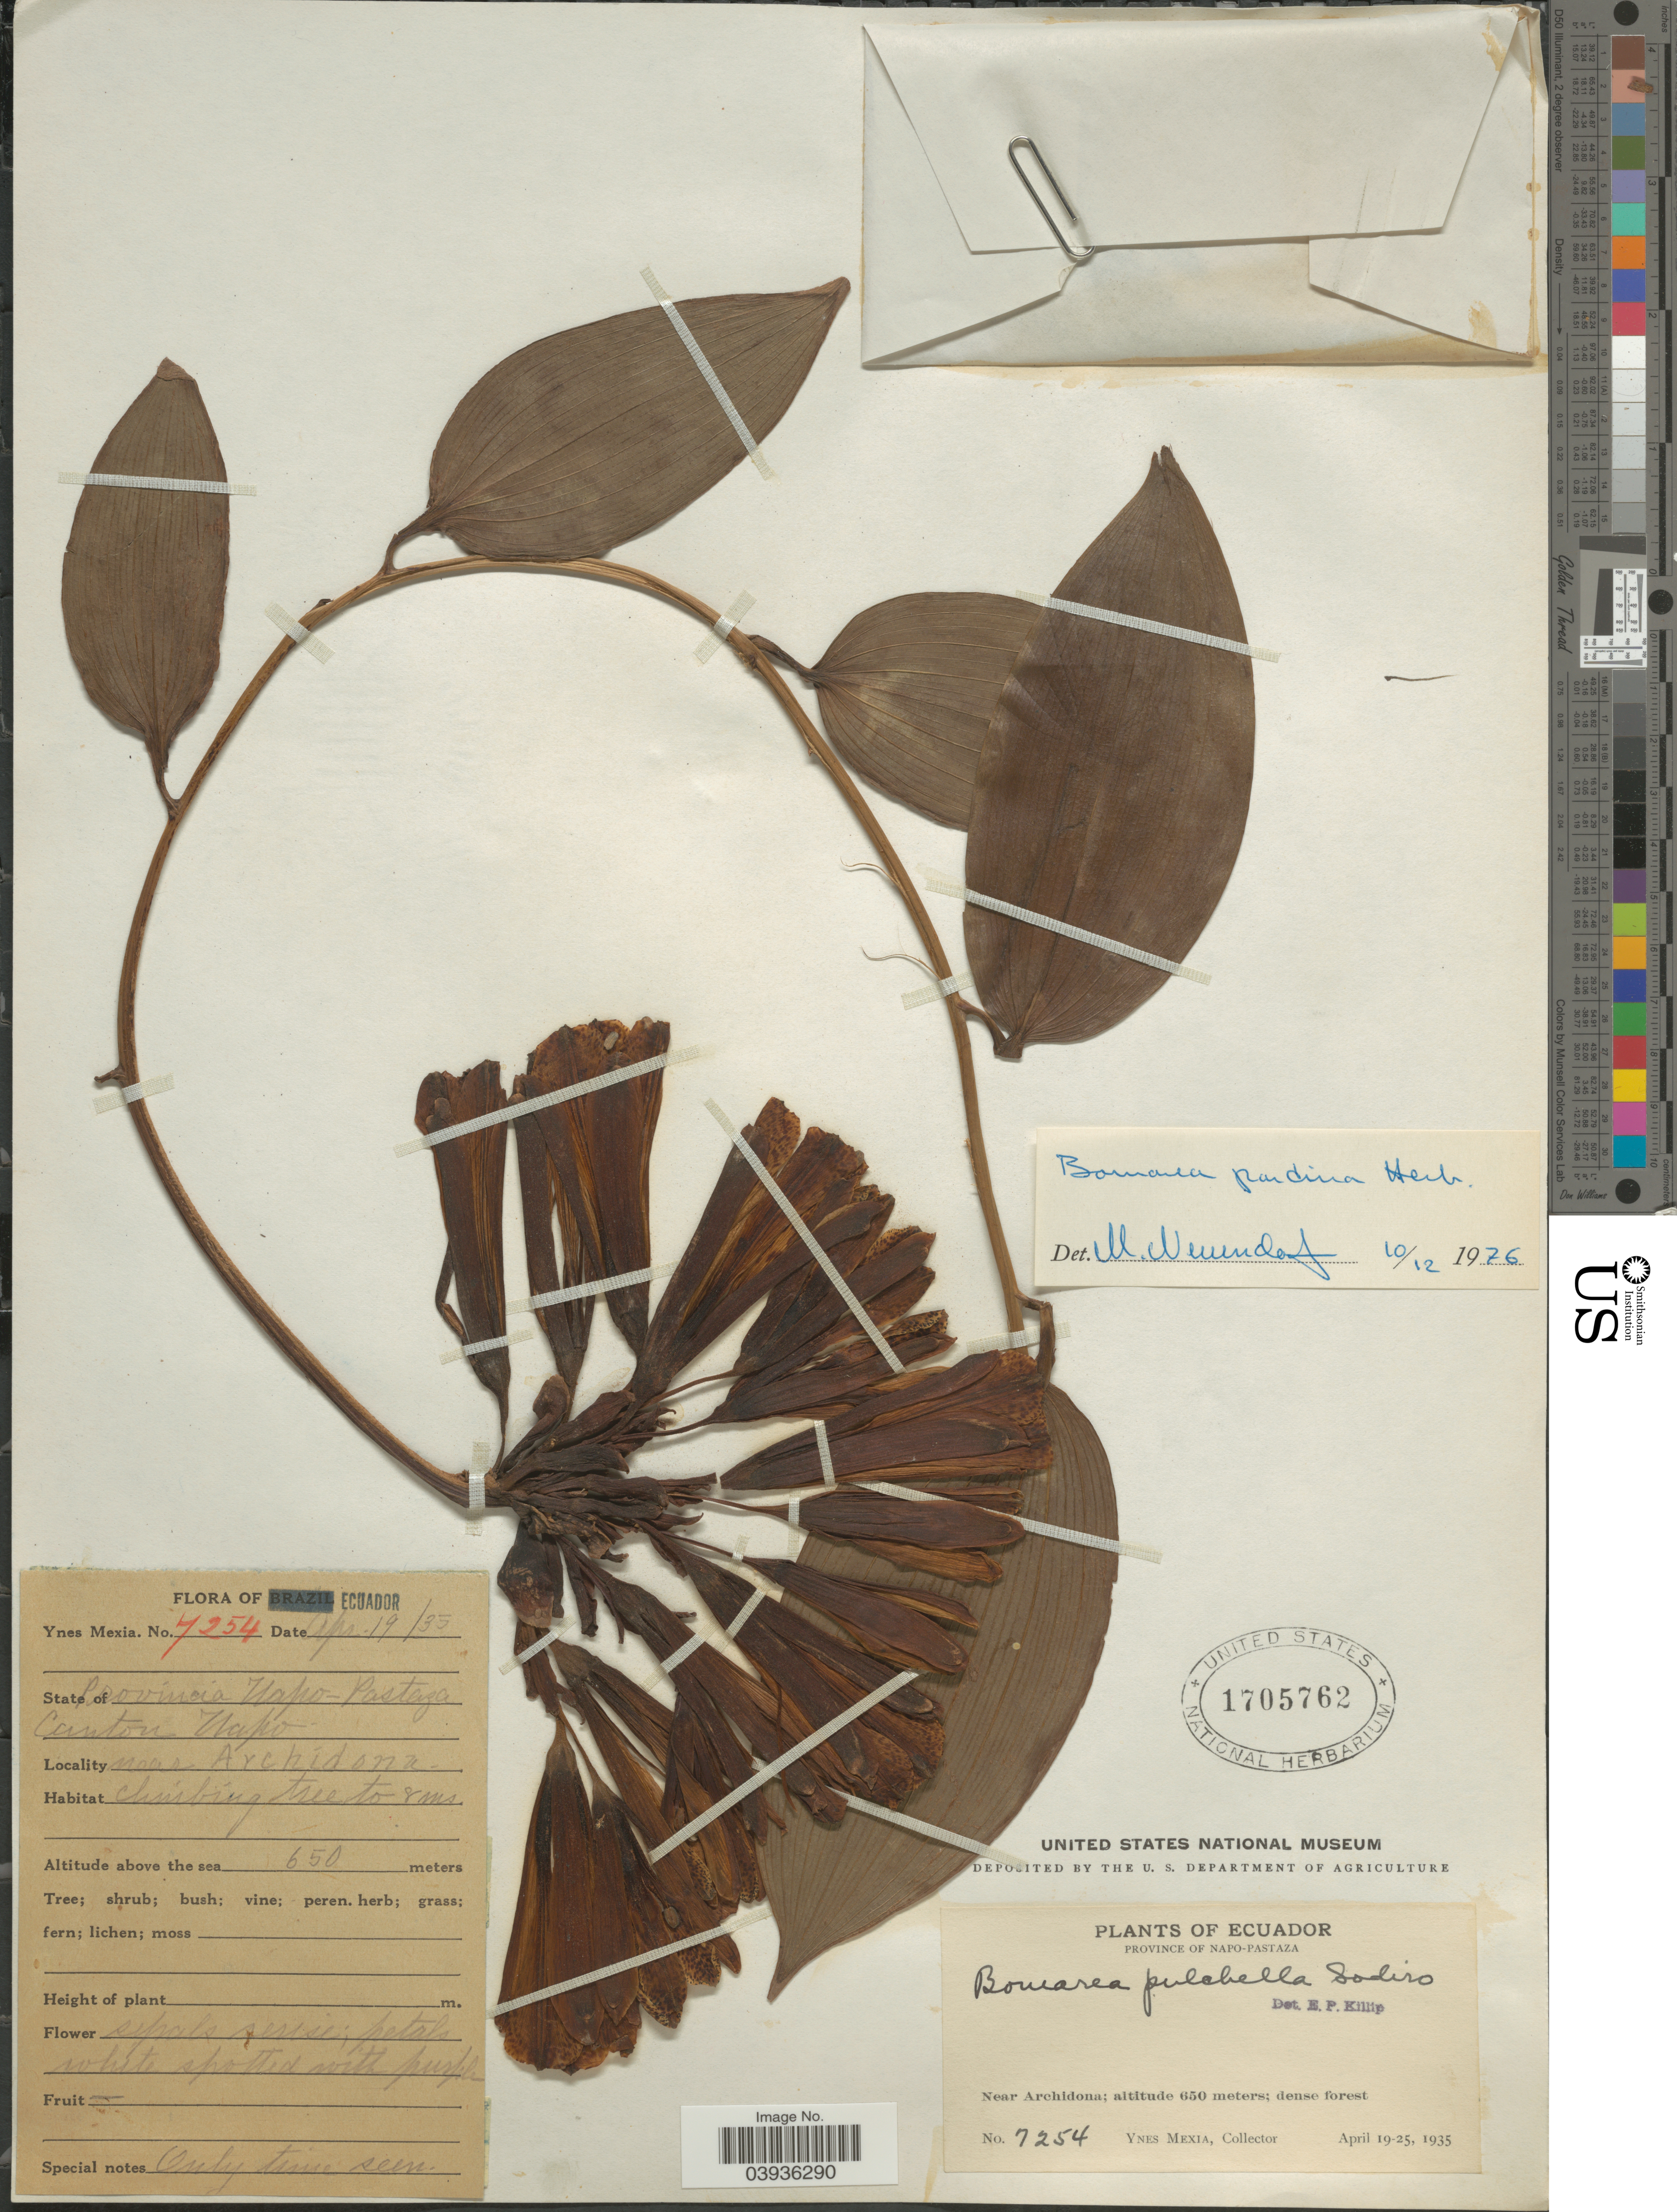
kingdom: Plantae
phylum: Tracheophyta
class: Liliopsida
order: Liliales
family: Alstroemeriaceae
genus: Bomarea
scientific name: Bomarea pardina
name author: Herb.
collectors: Y. Mexia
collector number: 4254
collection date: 1935-04-19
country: Ecuador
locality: Provincia Napo-Pastaza. Canton Napo. Near Archidona.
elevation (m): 650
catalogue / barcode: US 1705762